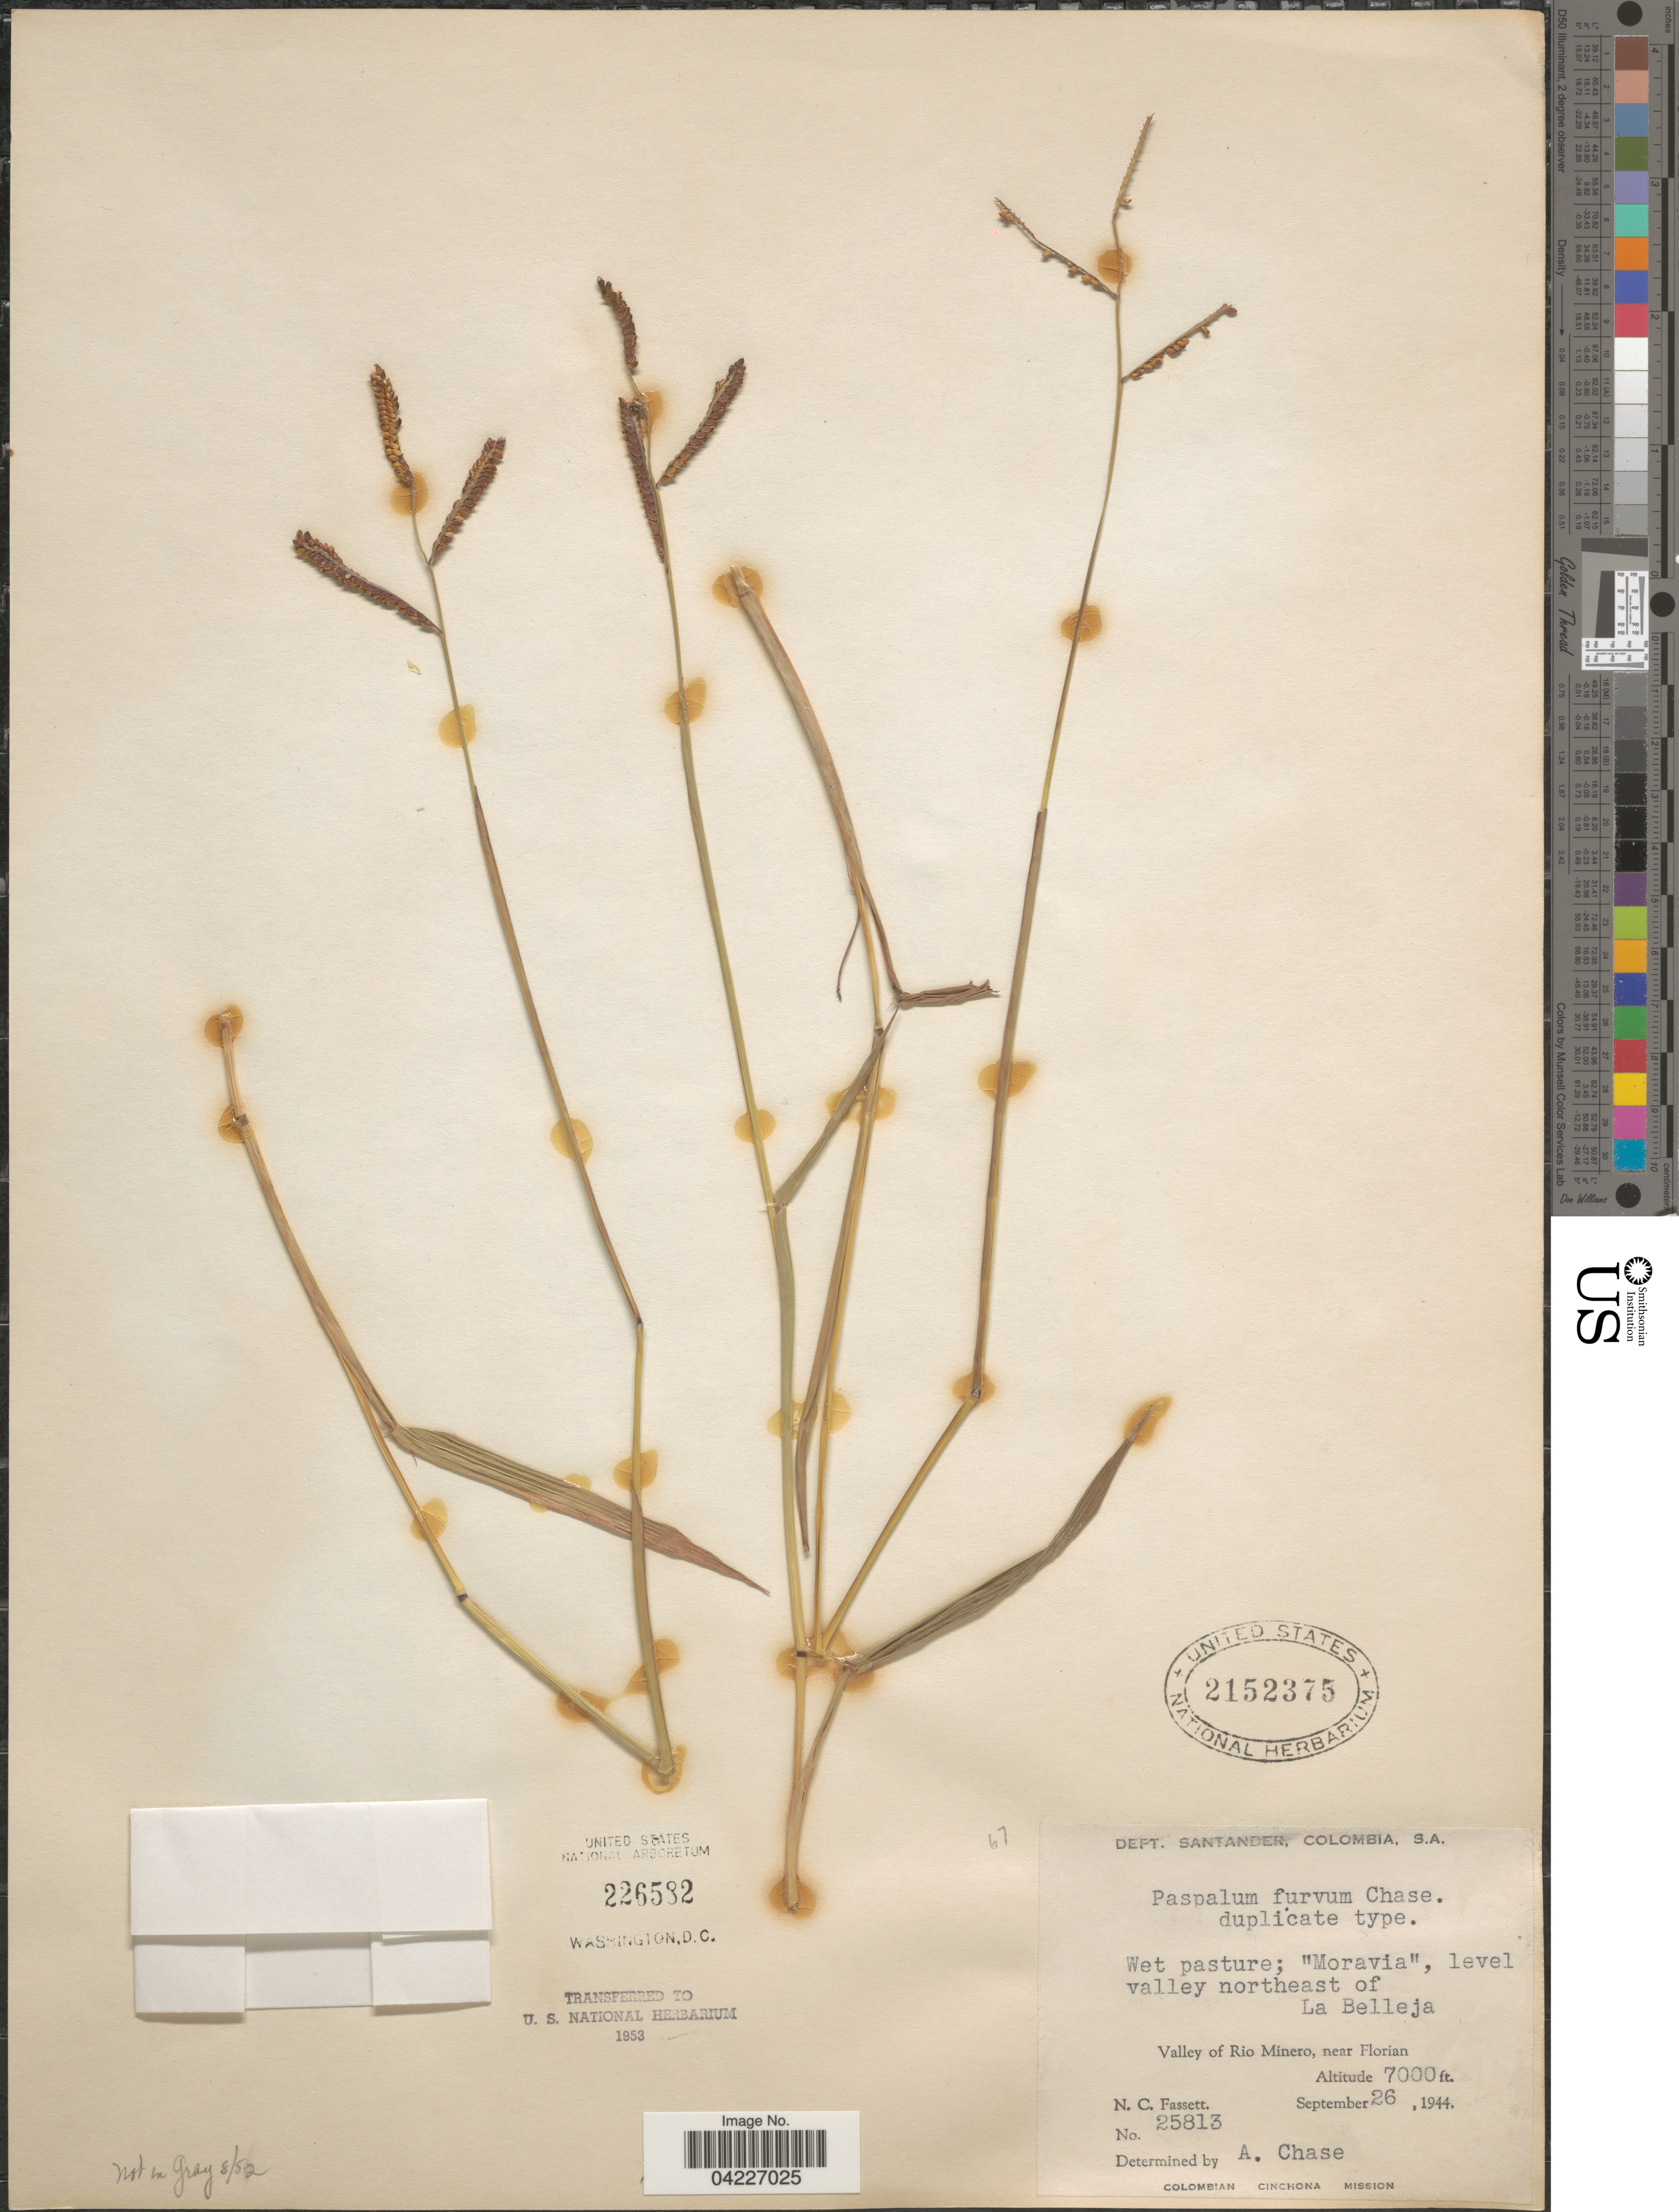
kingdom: Plantae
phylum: Tracheophyta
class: Liliopsida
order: Poales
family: Poaceae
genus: Paspalum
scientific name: Paspalum sp.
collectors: N. C. Fassett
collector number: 25813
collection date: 1944-09-26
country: Colombia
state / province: Santander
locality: Dept. Santander. Wet pasture; "Moravia", level valley northeast of La Belleja. Valleyof Rio Minero, near Florian. Colombian Cinchona Mission.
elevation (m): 2134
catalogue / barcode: US 2152375